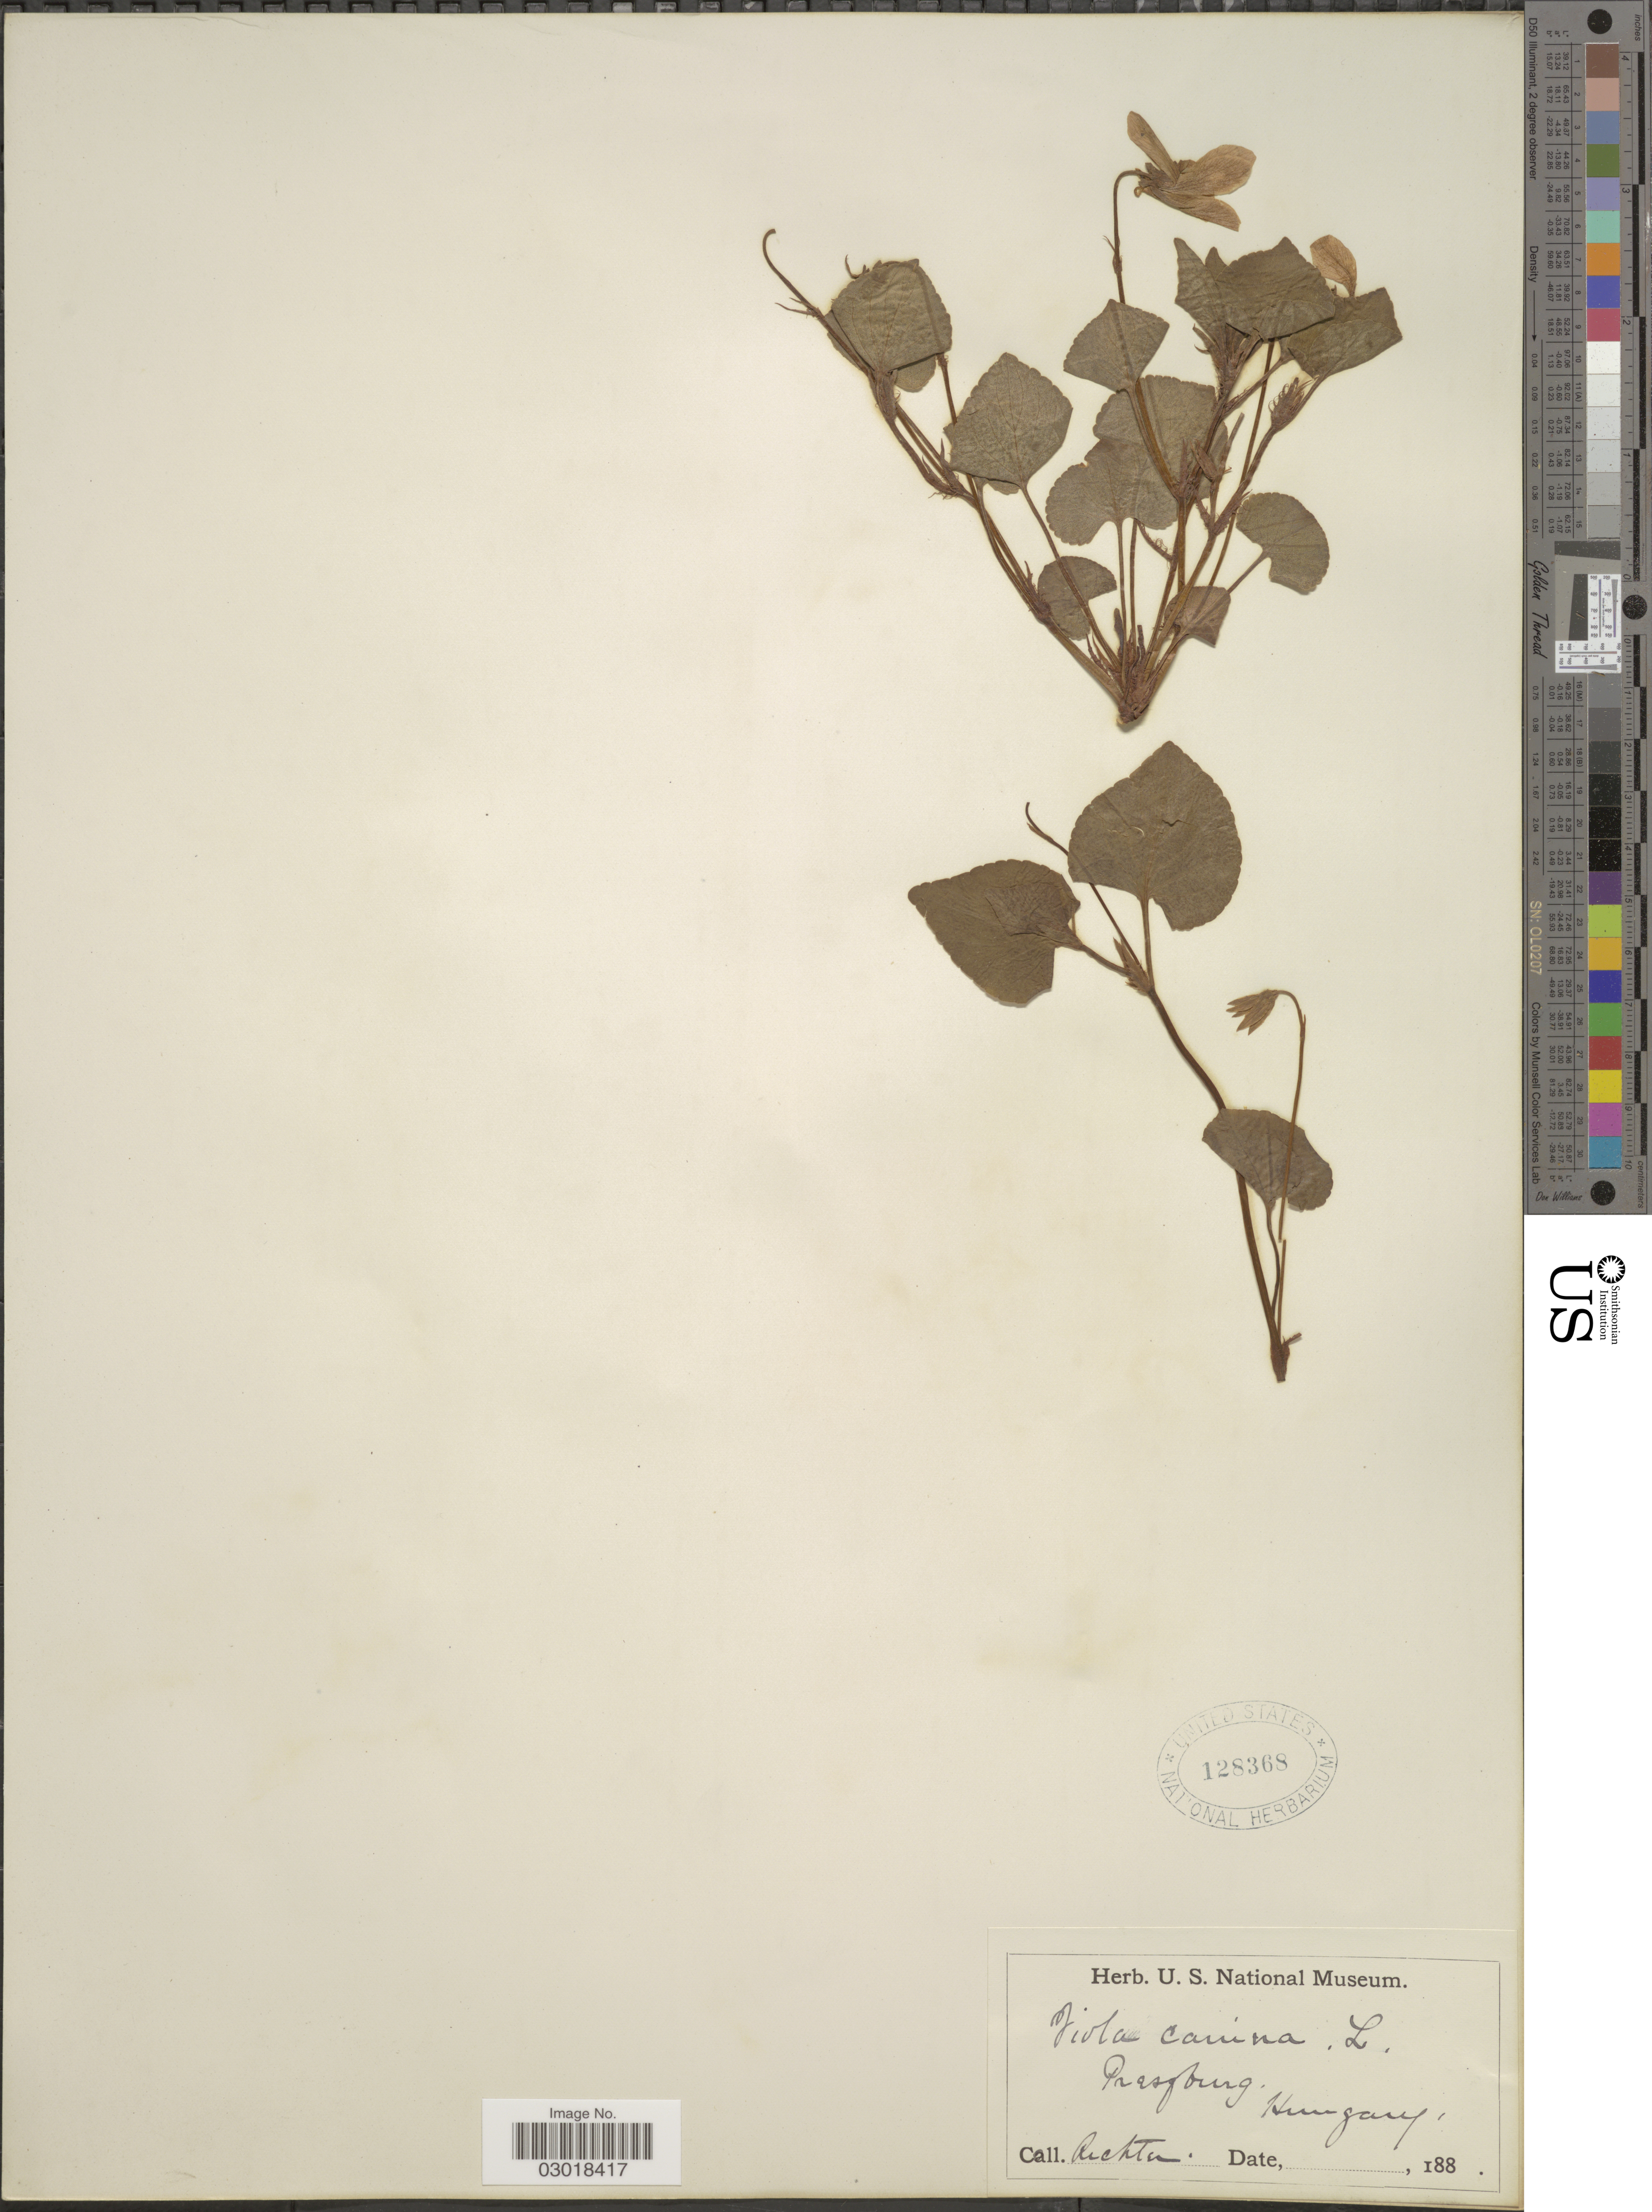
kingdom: Plantae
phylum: Tracheophyta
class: Magnoliopsida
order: Malpighiales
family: Violaceae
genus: Viola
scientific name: Viola canina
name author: L.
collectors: -- Richter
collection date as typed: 188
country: Hungary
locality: Pressburg.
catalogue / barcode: US 128368